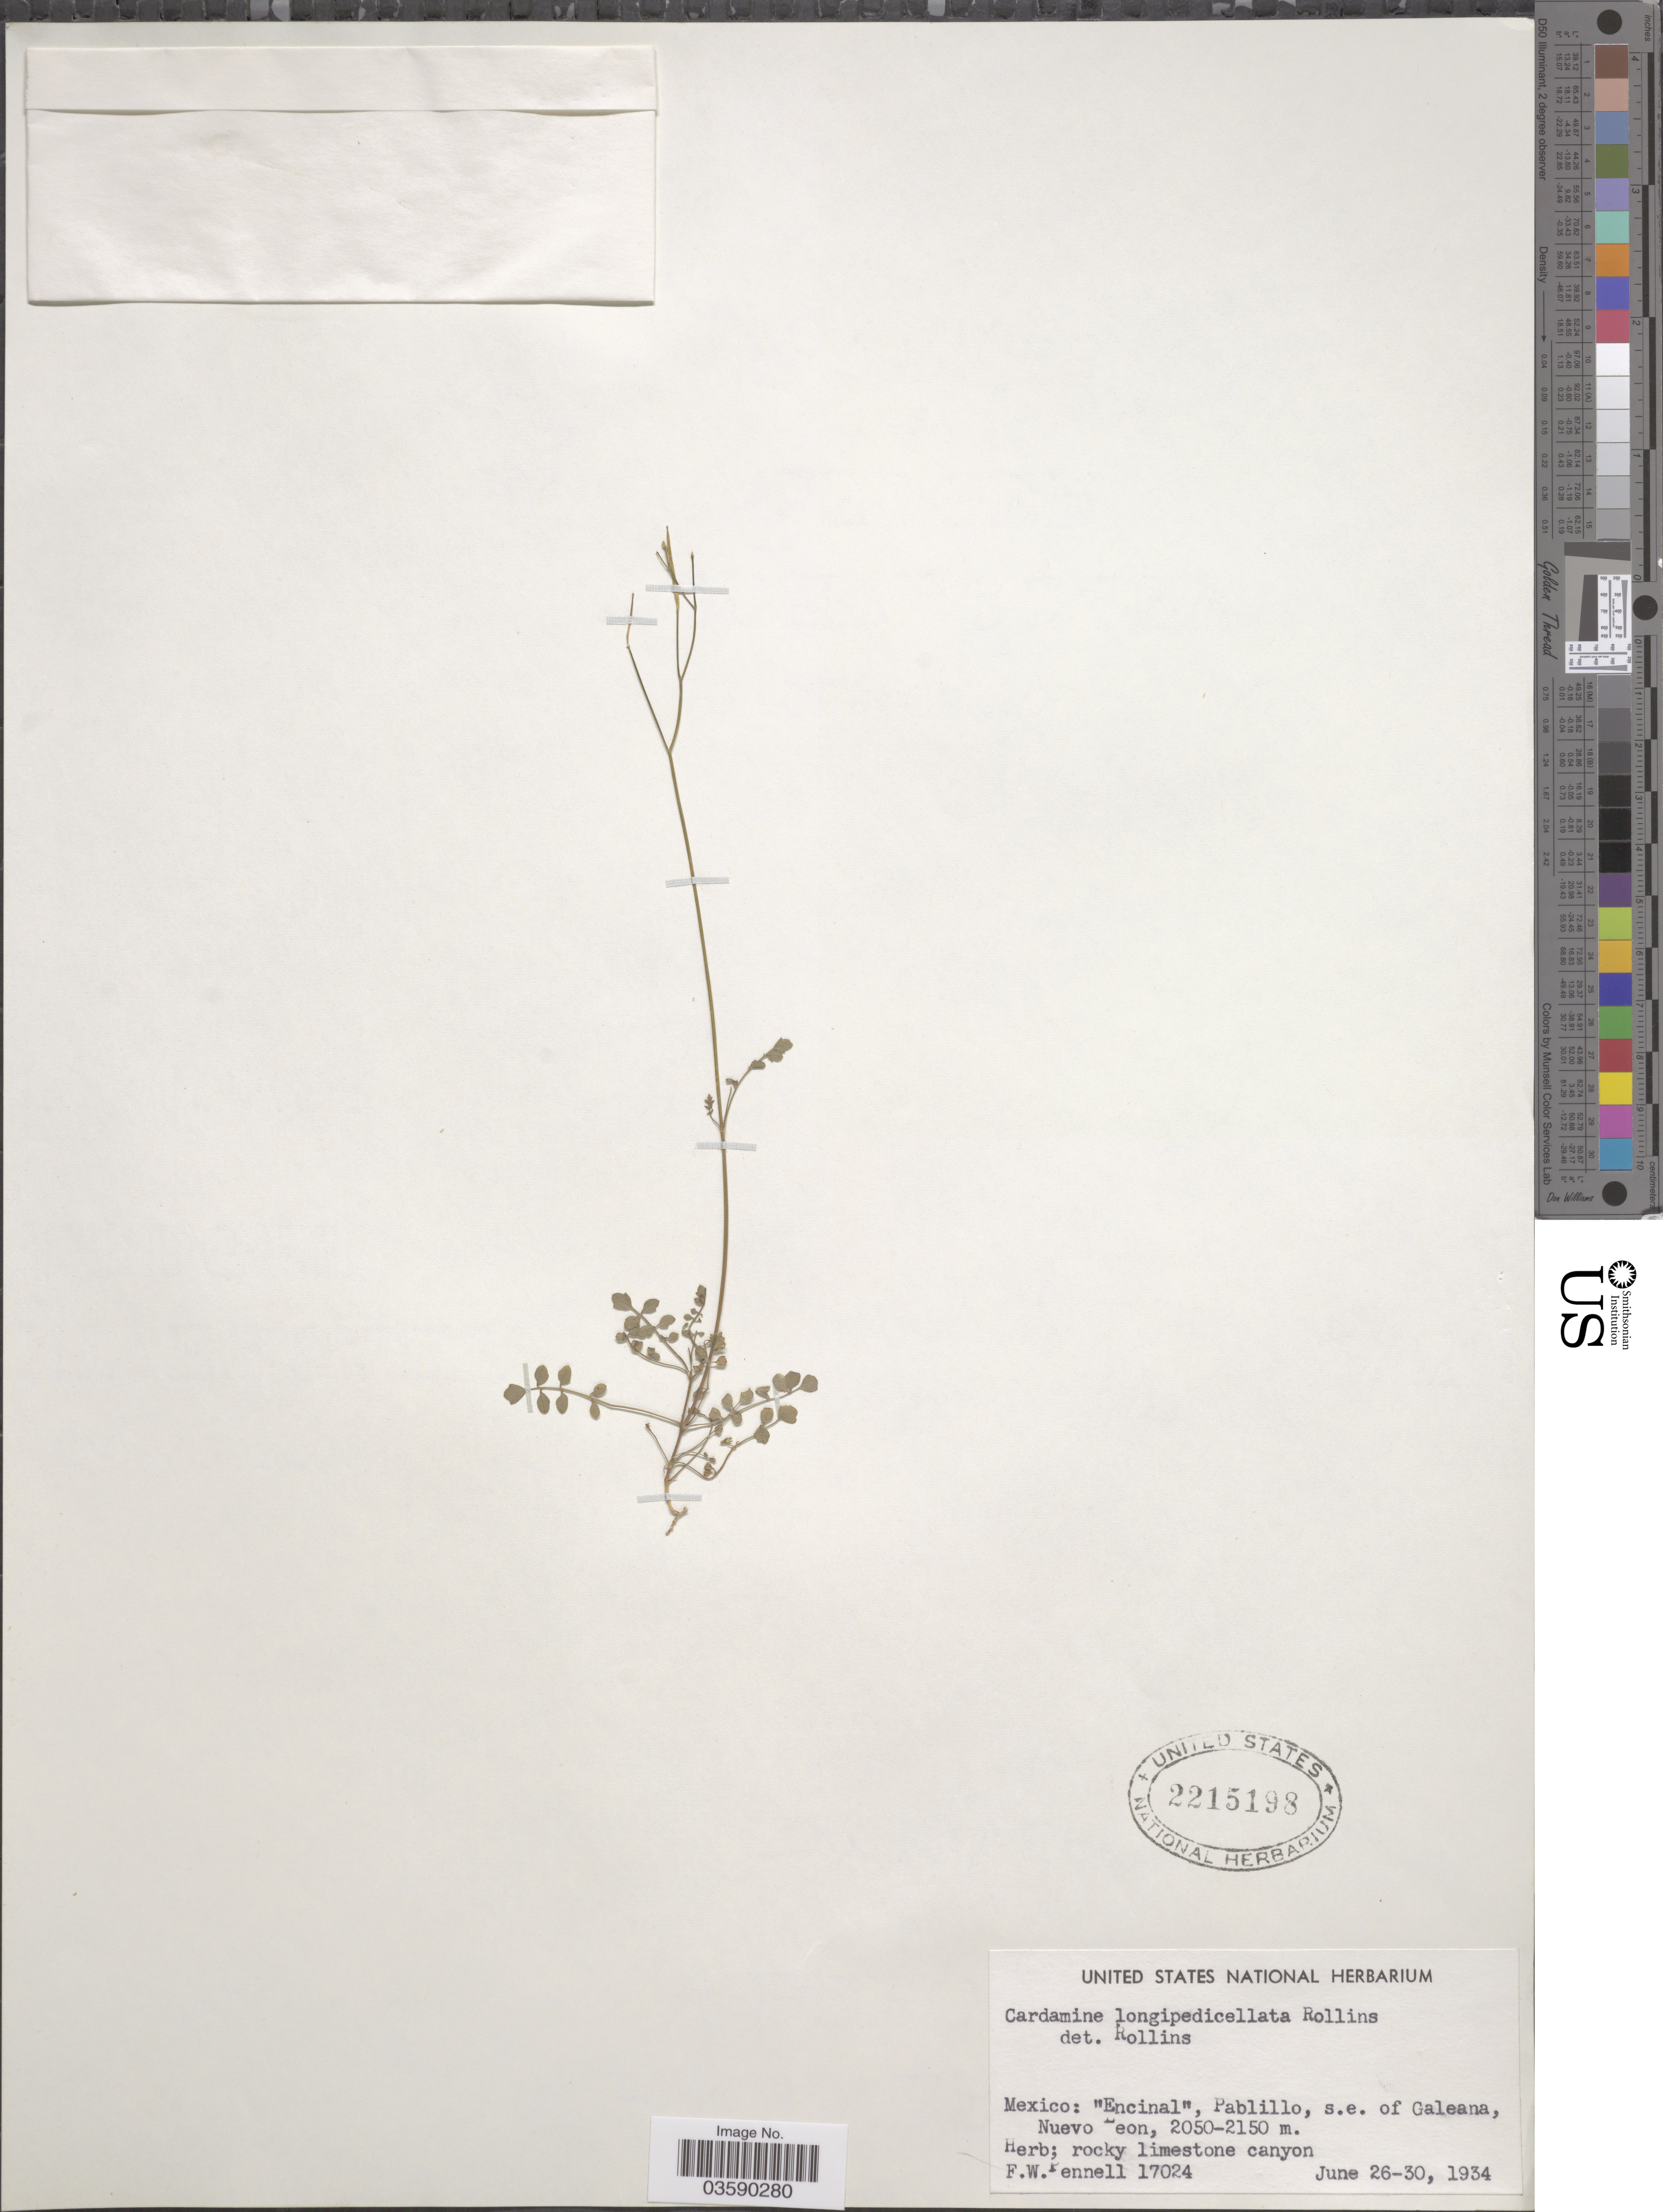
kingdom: Plantae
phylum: Tracheophyta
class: Magnoliopsida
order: Brassicales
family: Brassicaceae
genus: Cardamine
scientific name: Cardamine longipedicellata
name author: Rollins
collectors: F. W. Pennell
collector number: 17024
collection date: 1934-06-26/1934-06-30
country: Mexico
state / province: México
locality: Encinal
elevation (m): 2050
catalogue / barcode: US 2215198